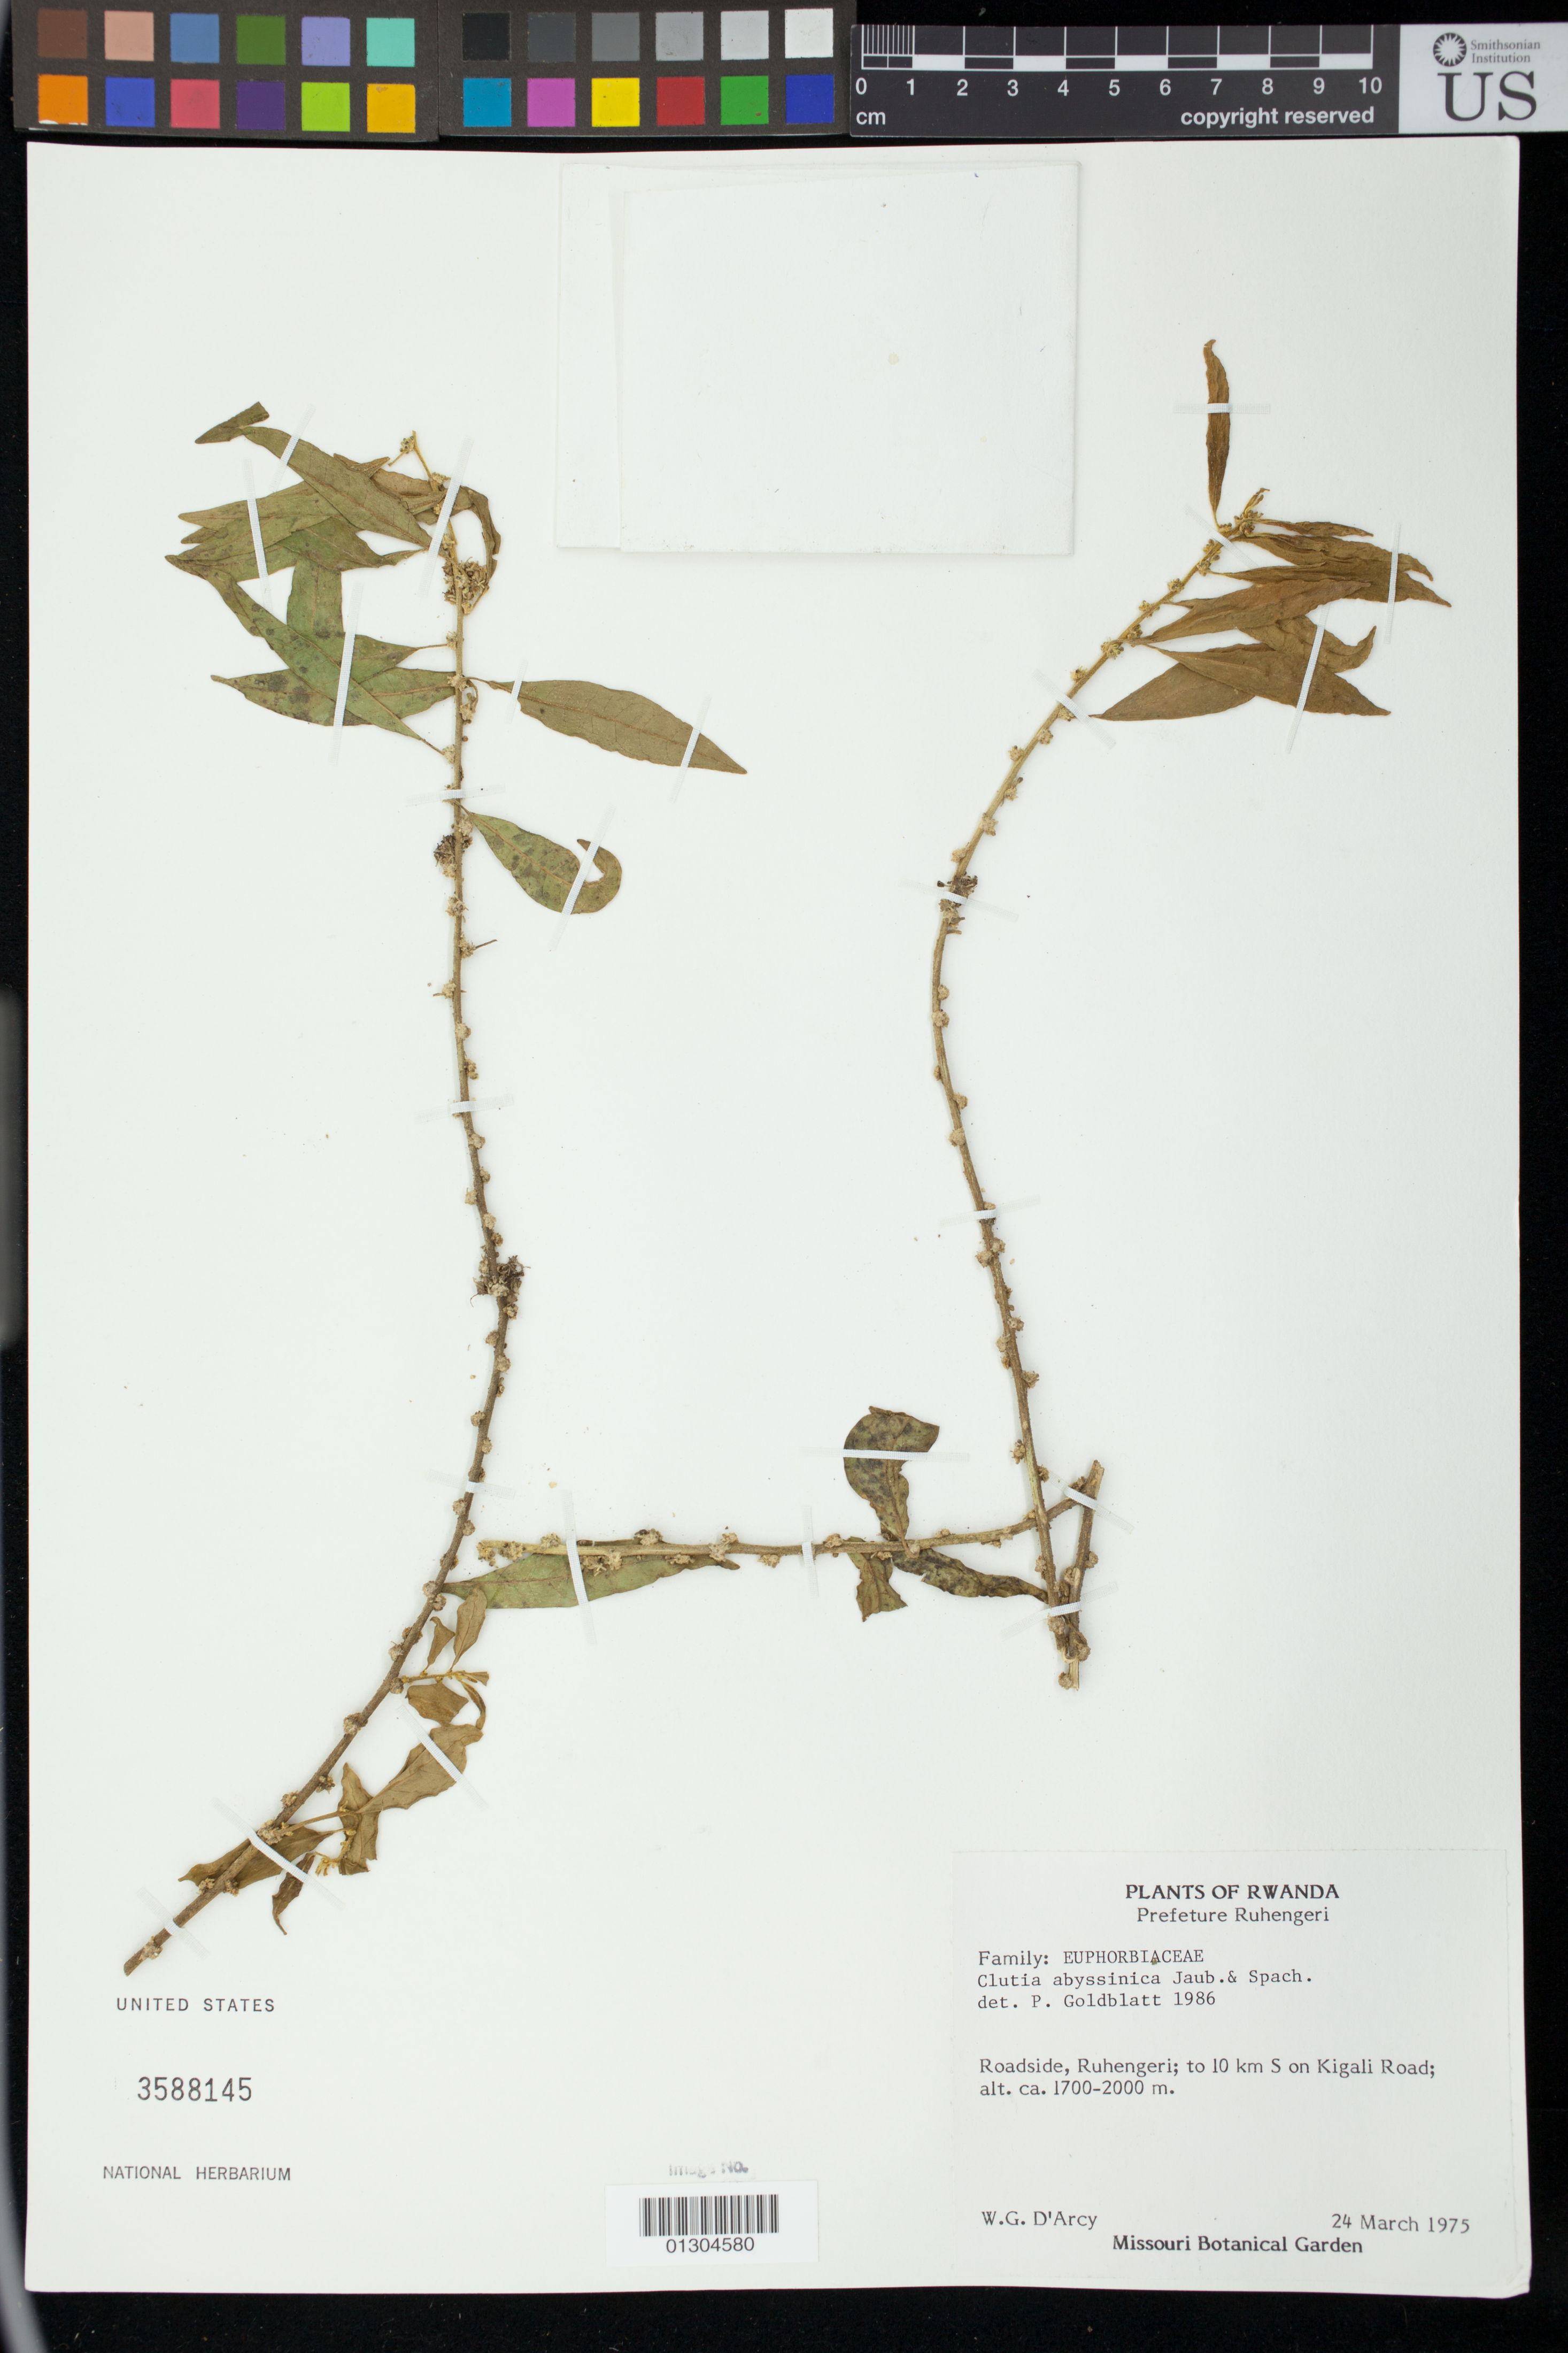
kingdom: Plantae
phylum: Tracheophyta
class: Magnoliopsida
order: Malpighiales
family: Peraceae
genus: Clutia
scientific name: Clutia abyssinica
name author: Jaub. & Spach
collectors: W. G. D'Arcy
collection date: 1975-03-24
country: Rwanda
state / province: Nord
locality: Roadside, Ruhengeri; to 10 km S on Kigali Road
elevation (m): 1700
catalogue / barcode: US 3588145